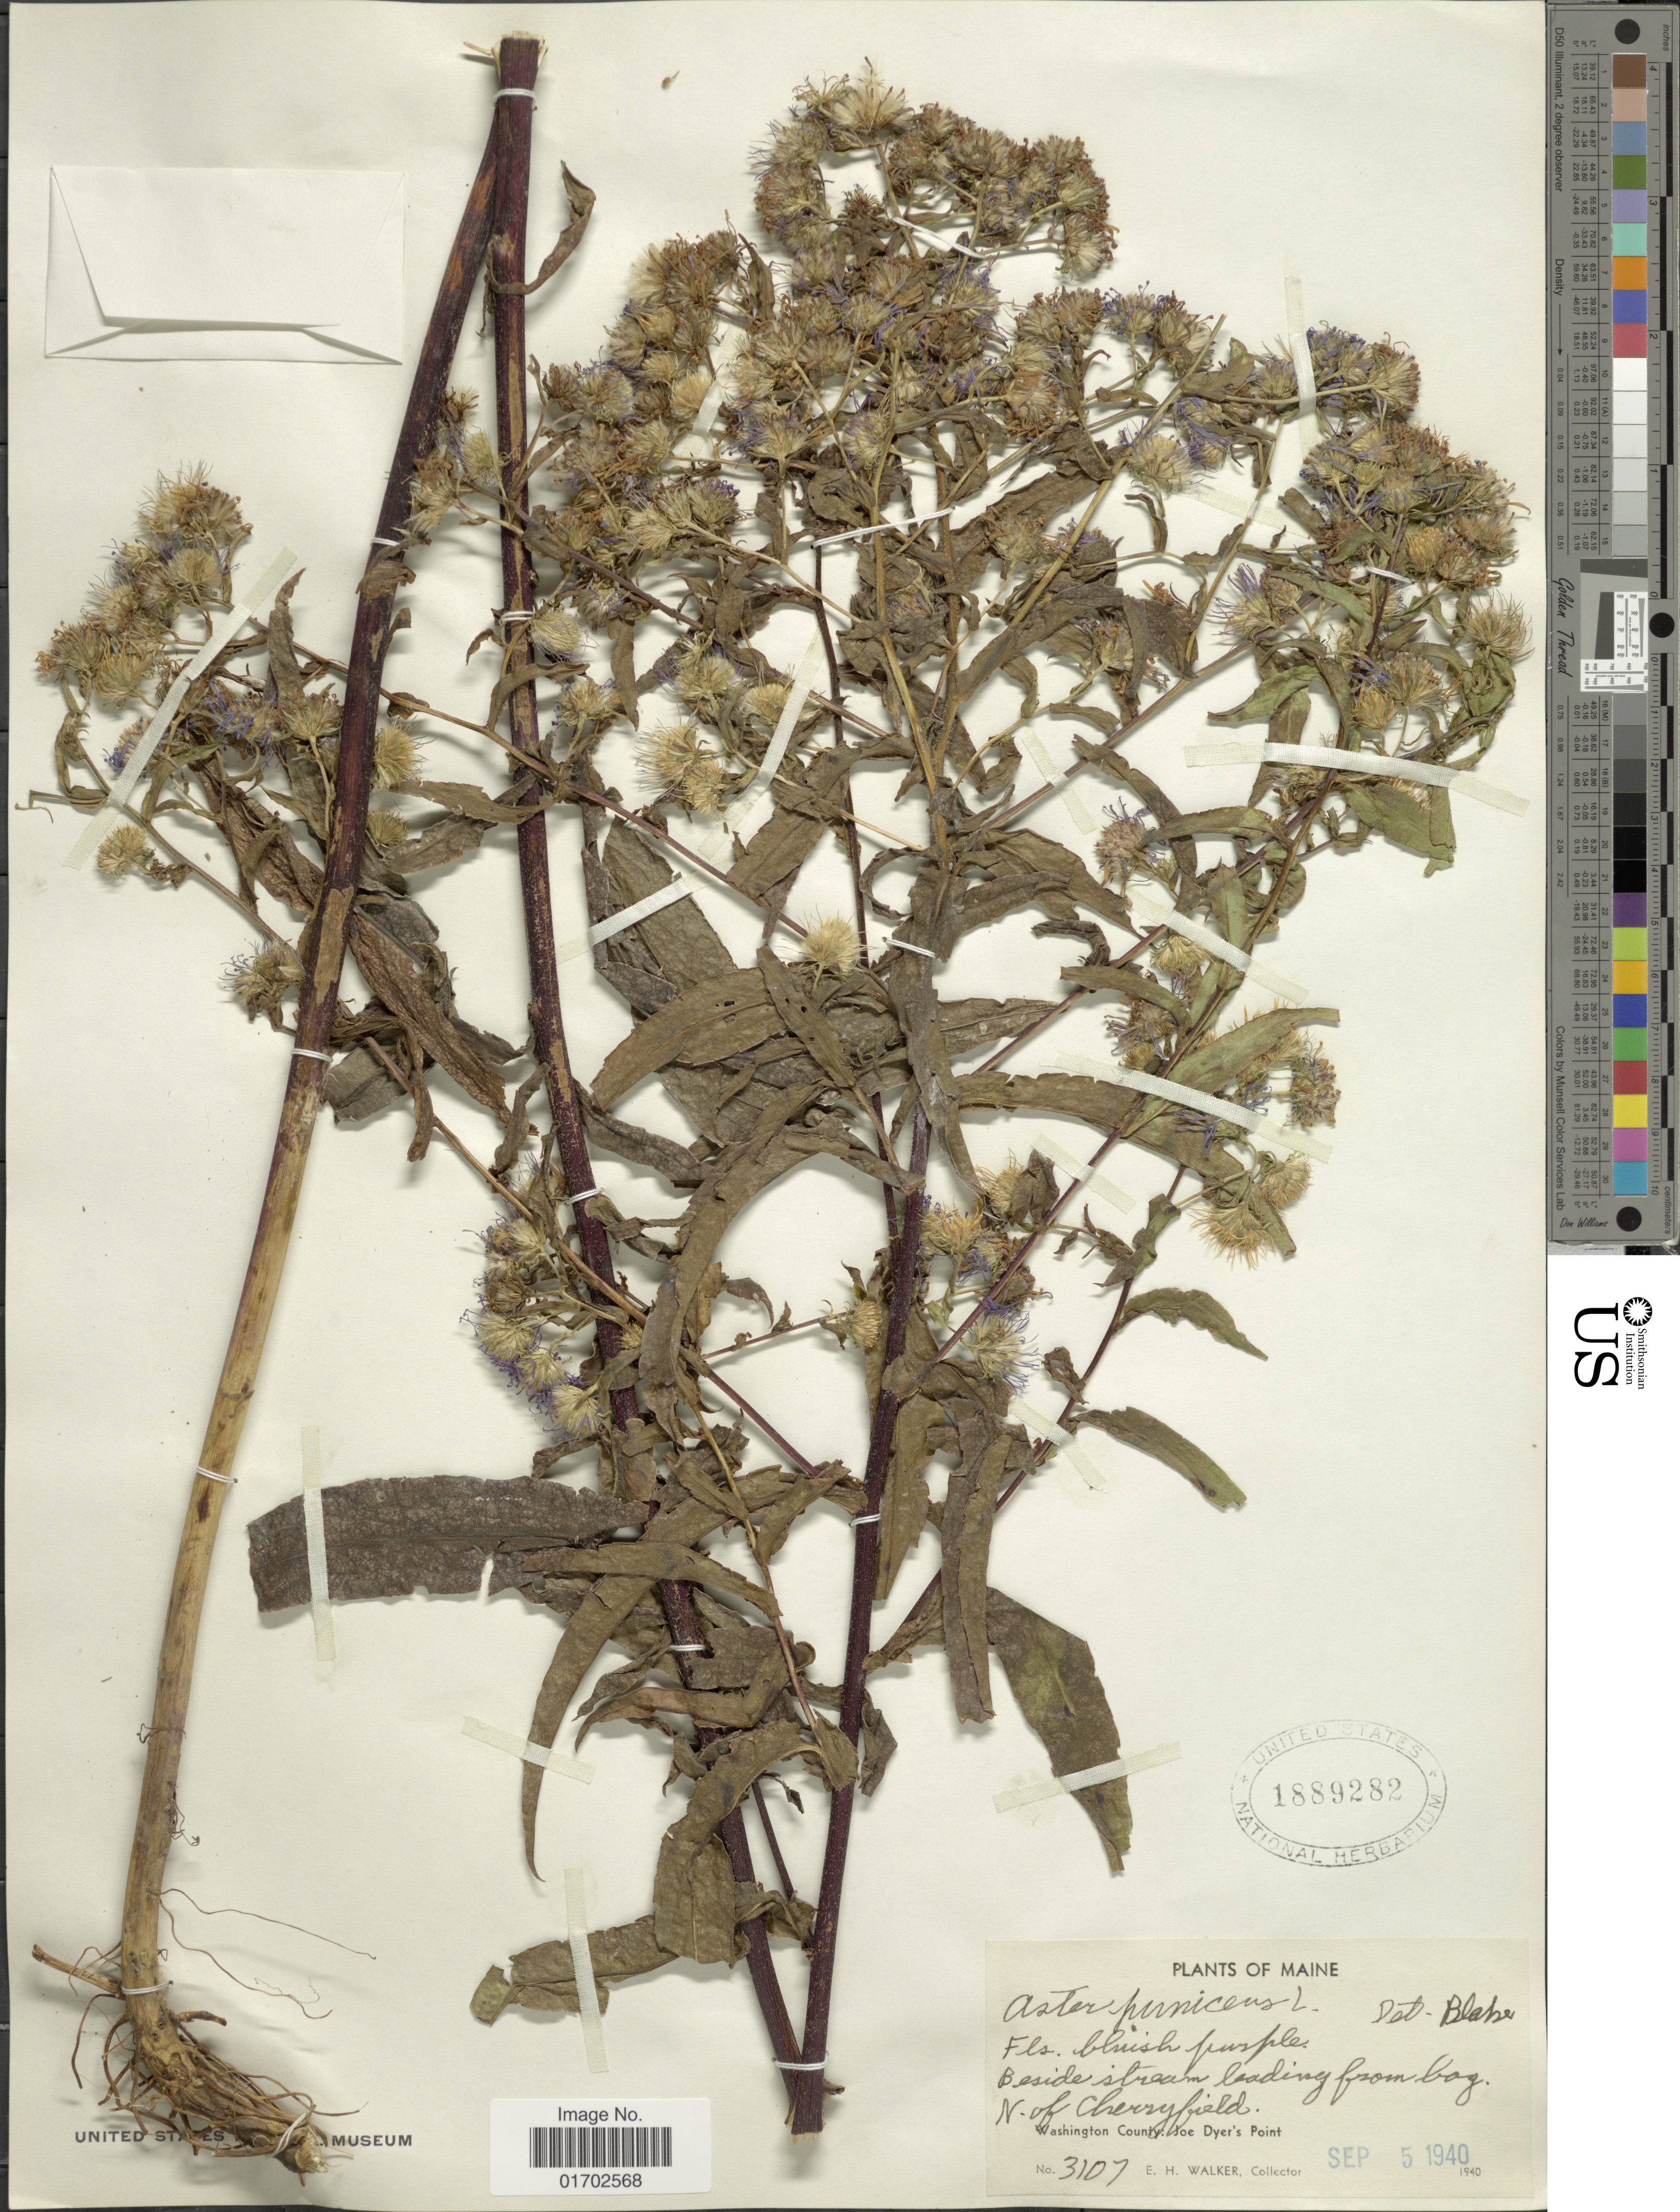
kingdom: Plantae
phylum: Tracheophyta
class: Magnoliopsida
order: Asterales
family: Asteraceae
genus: Symphyotrichum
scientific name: Symphyotrichum puniceum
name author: (L.) Á. Löve & D. Löve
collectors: E. H. Walker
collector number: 3107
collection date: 1940-09-05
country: United States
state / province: Maine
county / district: Washington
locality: Beside stream leading from bog N. of Cherryfield, Joe Dyer's Point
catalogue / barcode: US 1889282